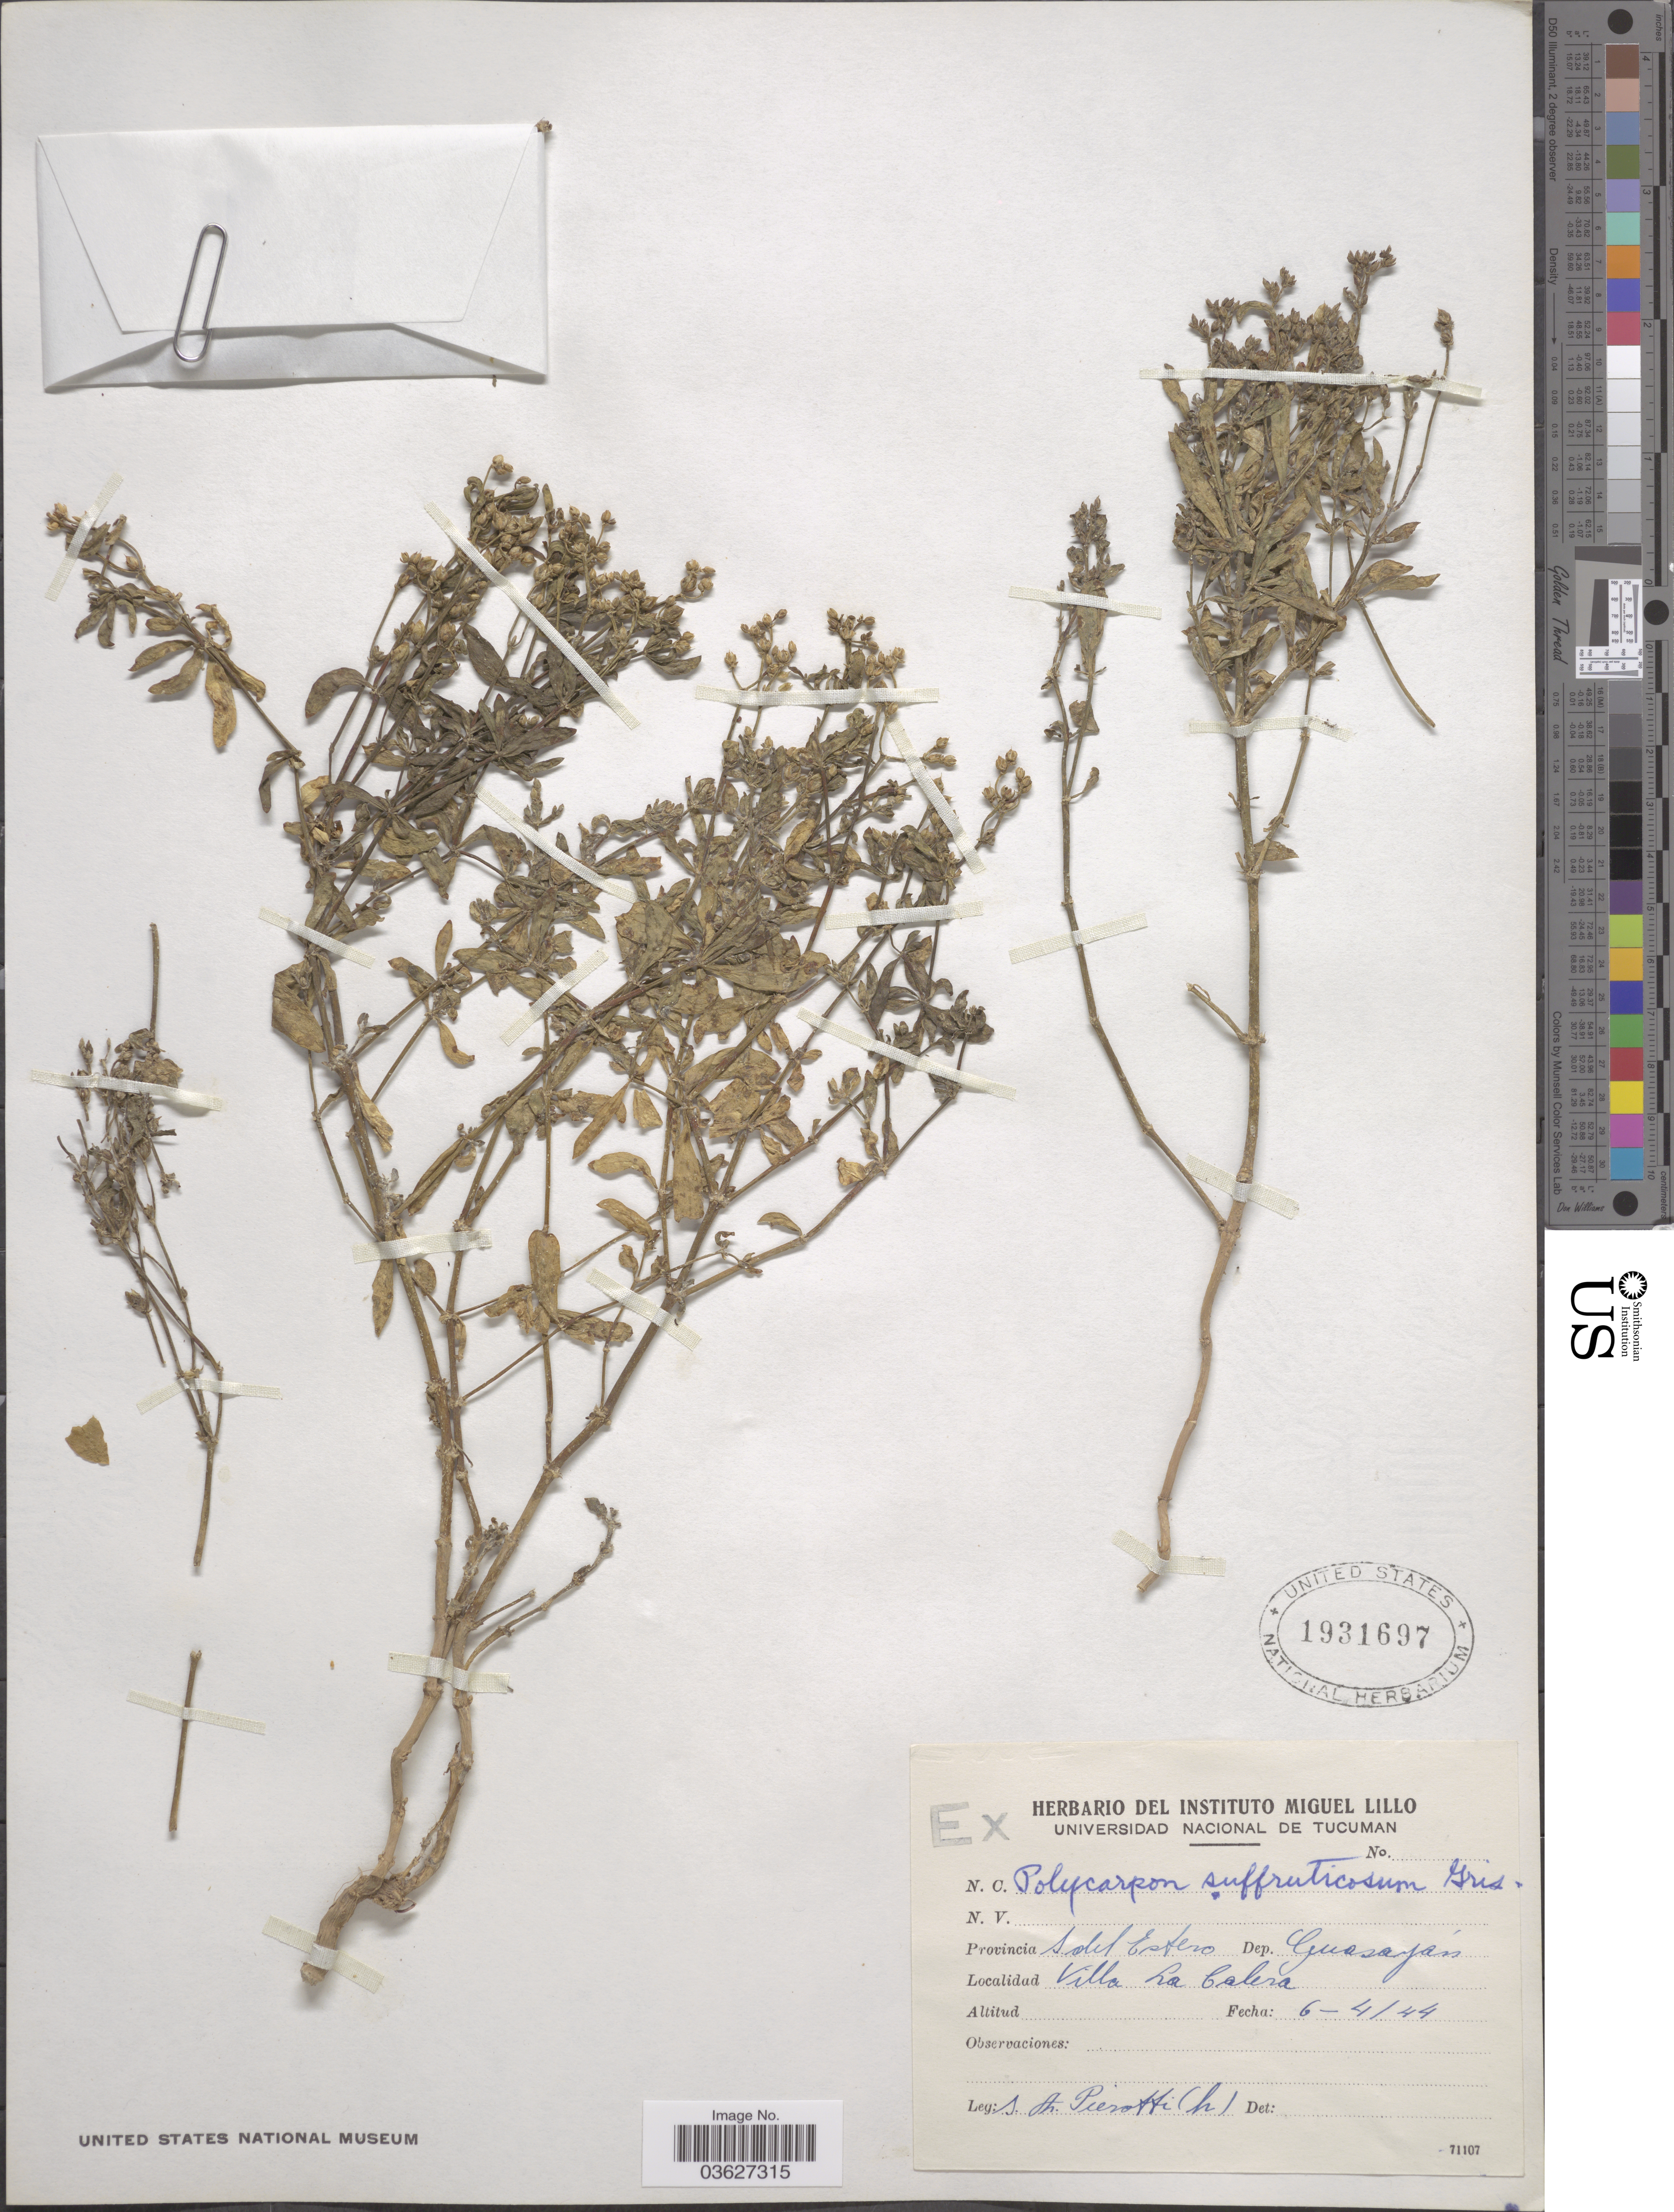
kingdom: Plantae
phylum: Tracheophyta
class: Magnoliopsida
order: Caryophyllales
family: Caryophyllaceae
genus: Augustea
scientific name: Augustea suffruticosa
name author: (Griseb.) Iamonico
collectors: S. A. Pierotti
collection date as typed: Transcribed d/m/y: 6/4/44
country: Argentina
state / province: Santiago del Estero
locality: Dep. Guasayán. Villa La Calera.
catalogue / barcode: US 1931697